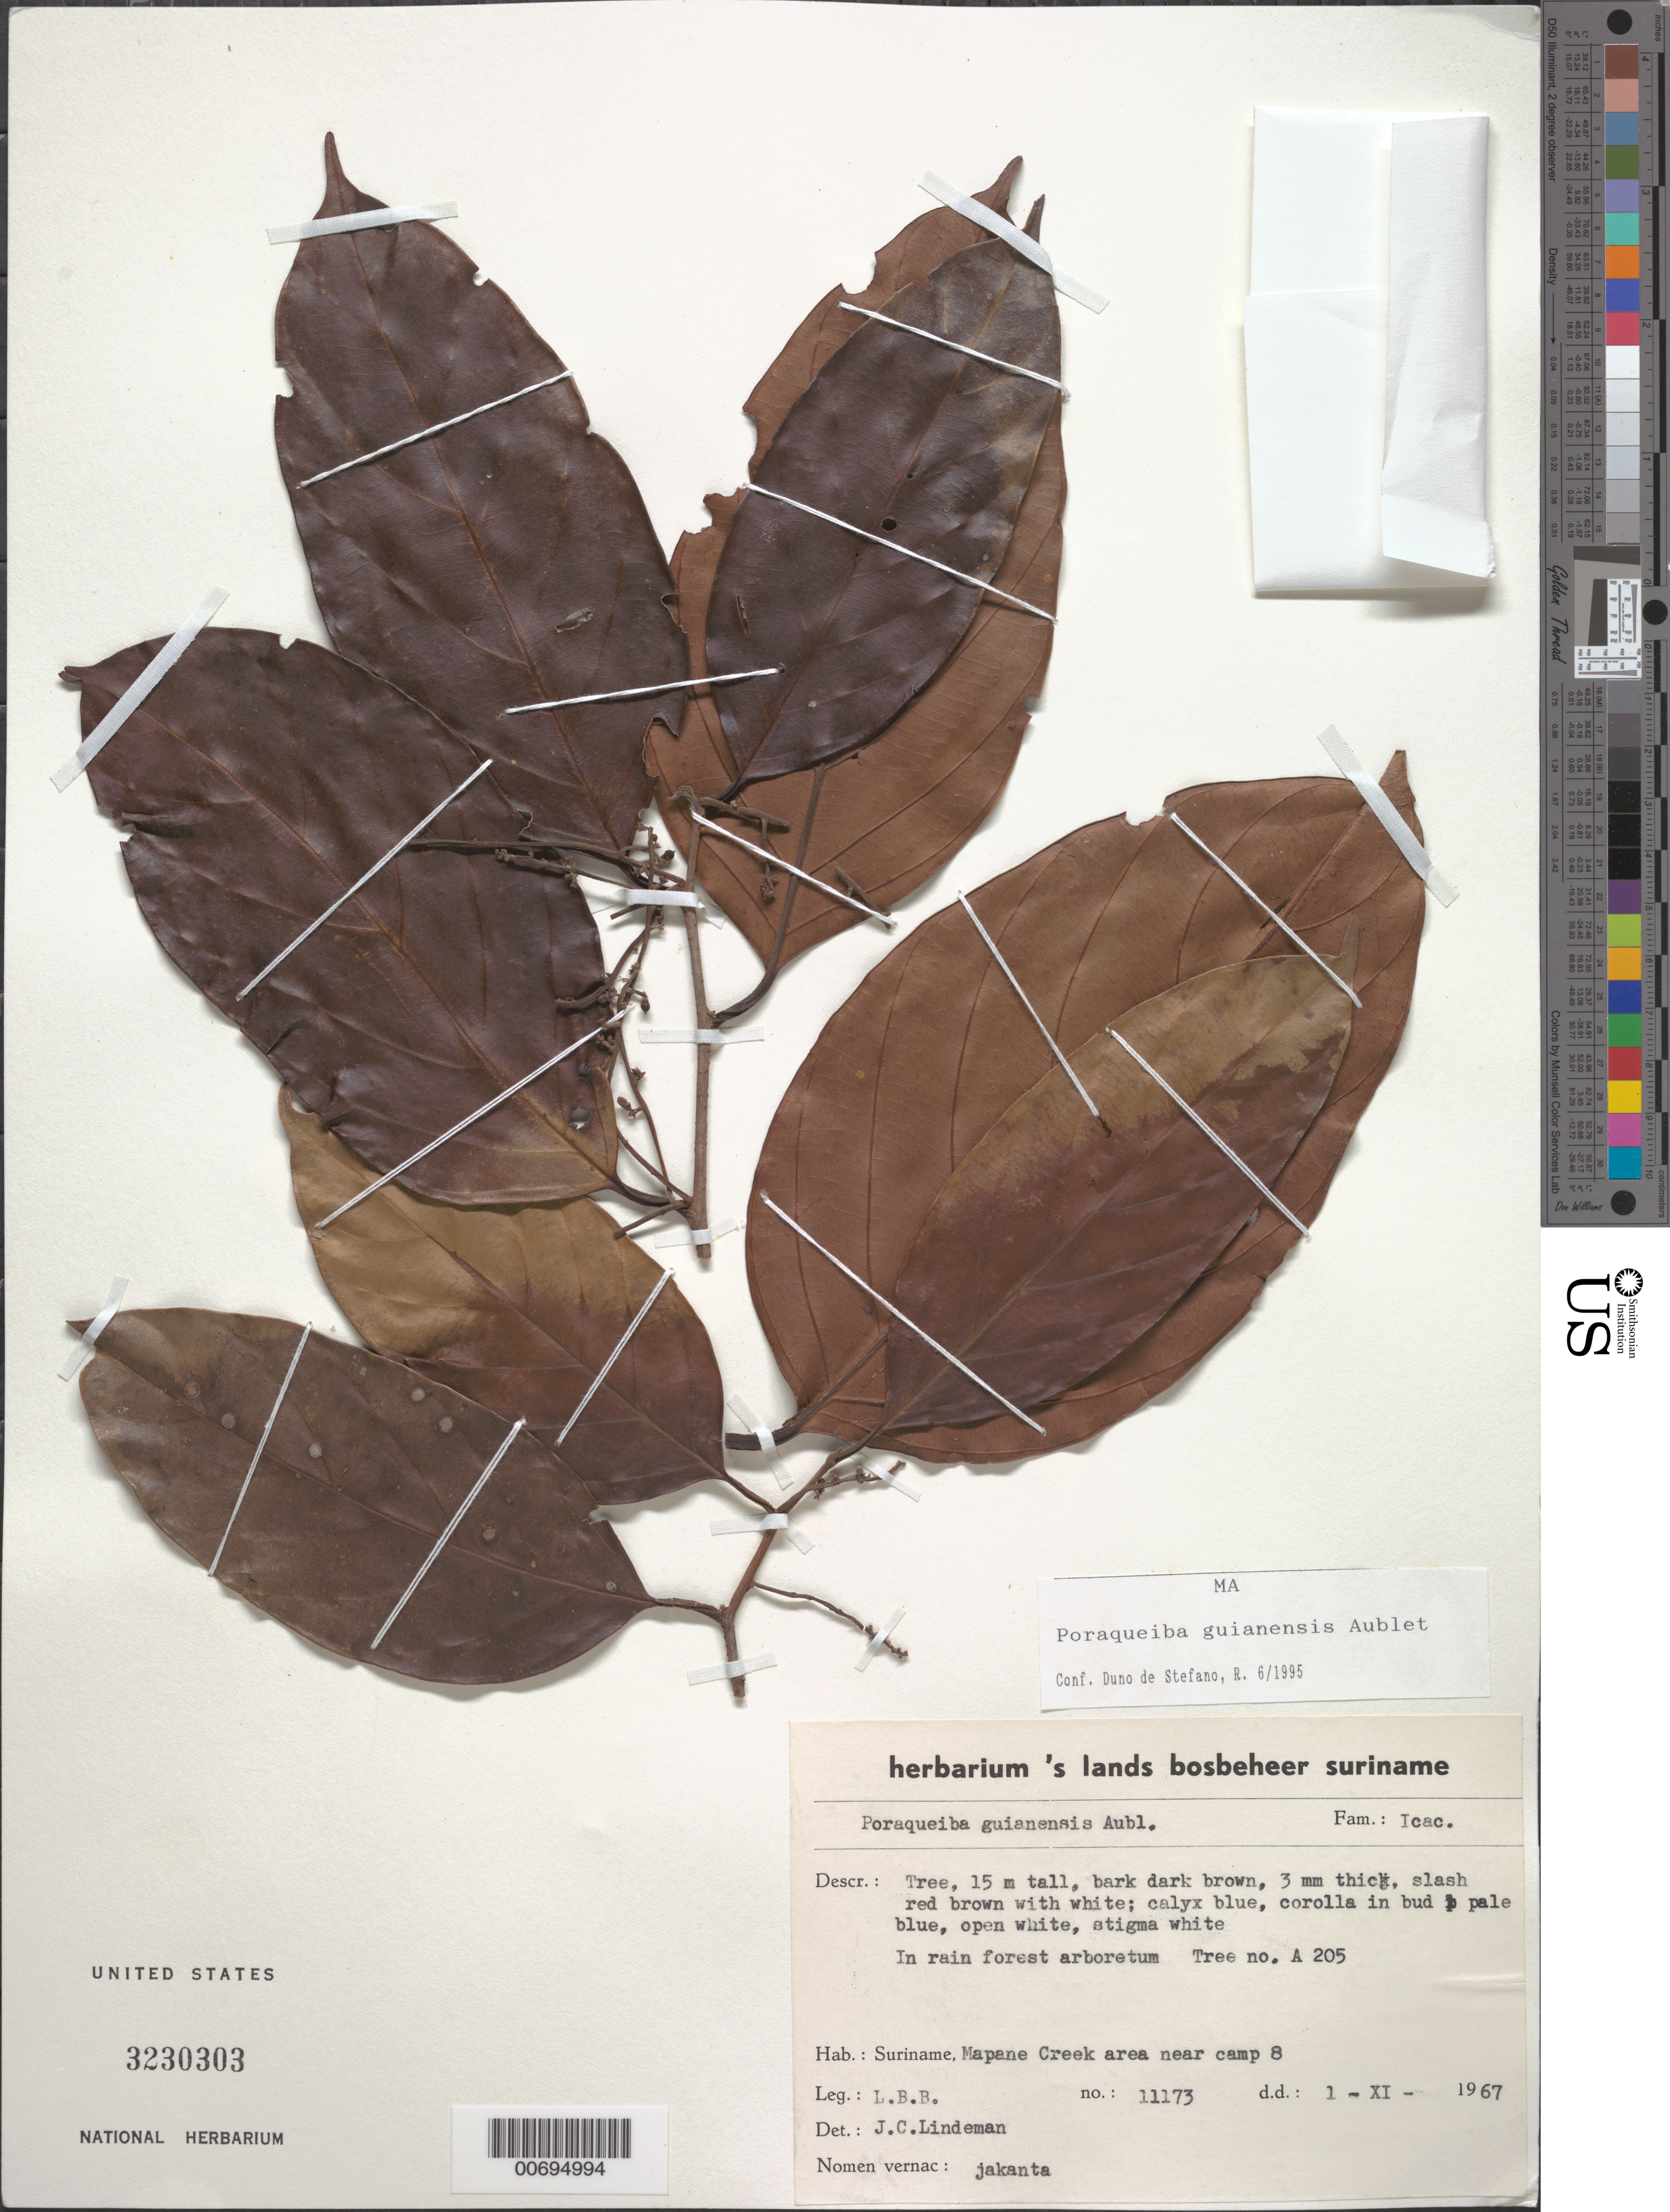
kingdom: Plantae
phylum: Tracheophyta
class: Magnoliopsida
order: Metteniusales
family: Metteniusaceae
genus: Poraqueiba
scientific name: Poraqueiba guianensis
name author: Aubl.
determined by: Duno de Stefano, R.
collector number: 11173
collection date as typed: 1-Nov-67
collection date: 1967-11-01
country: Suriname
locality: Jodensavanne-Mapane kreek area, Kamp 8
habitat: Rainforest arboretum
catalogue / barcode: US 3230303